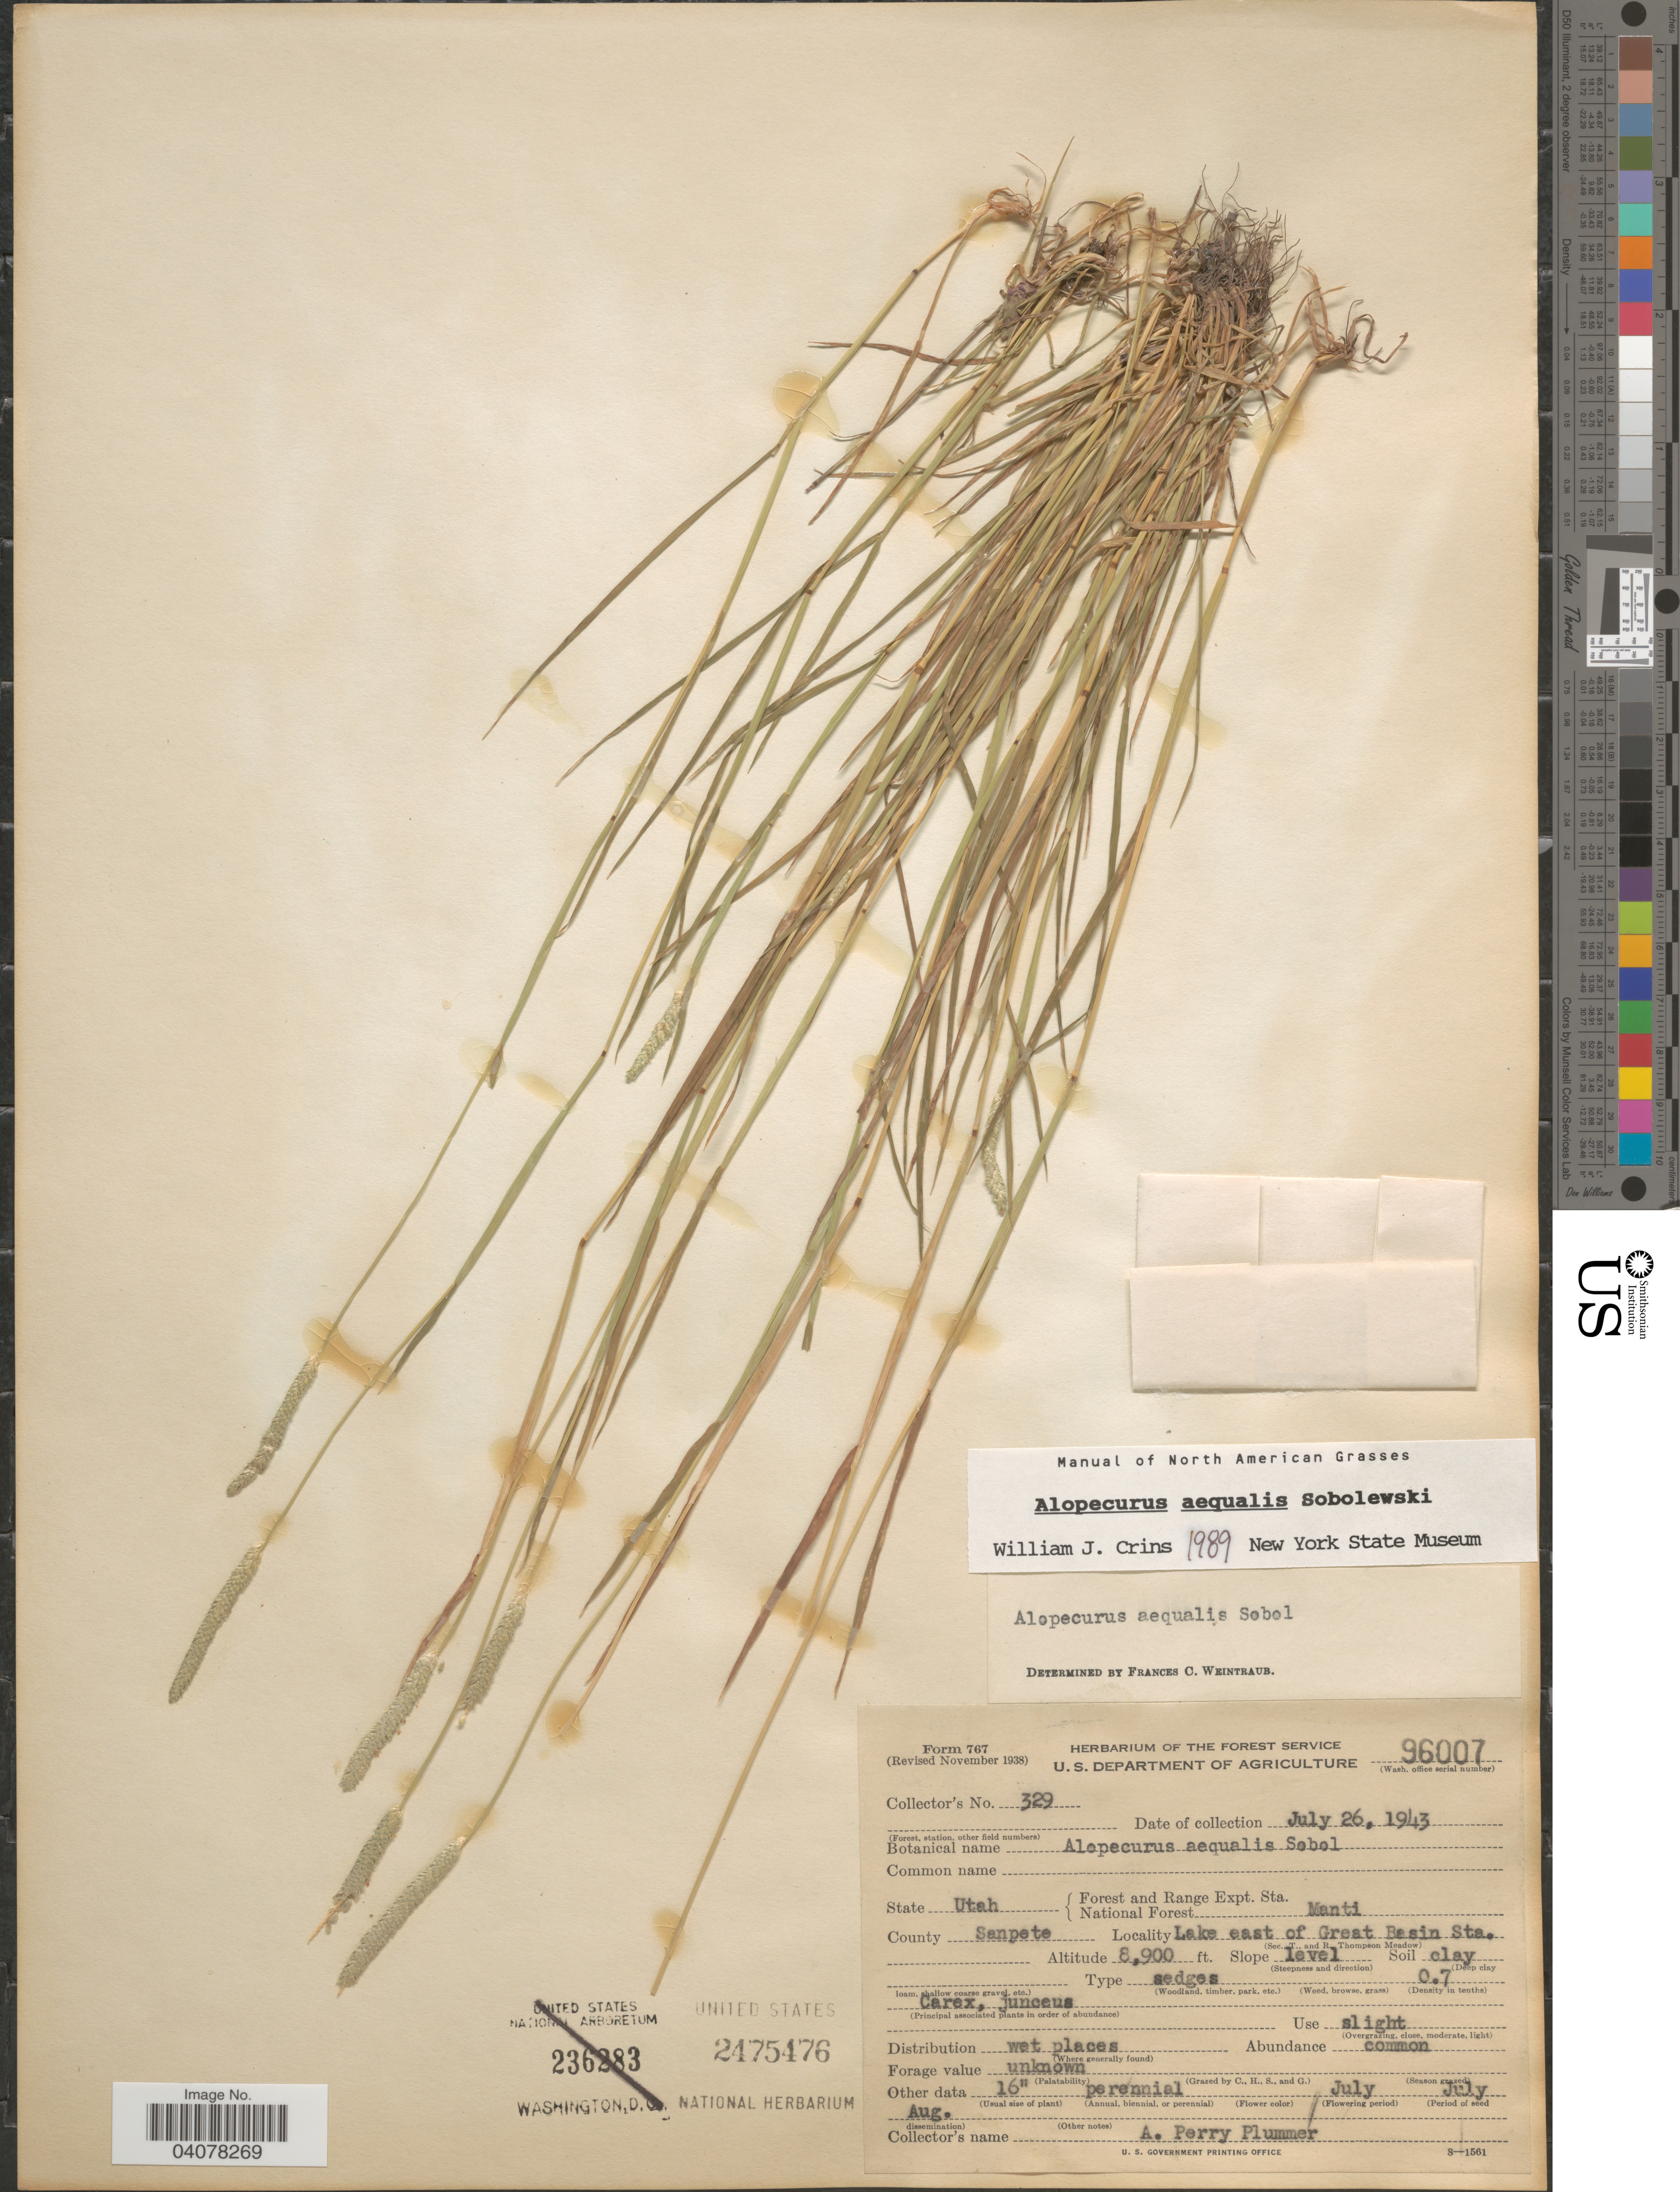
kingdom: Plantae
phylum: Tracheophyta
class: Liliopsida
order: Poales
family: Poaceae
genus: Alopecurus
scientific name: Alopecurus aequalis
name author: Sobol.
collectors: A. Plummer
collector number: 329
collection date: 1943-07-26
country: United States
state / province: Utah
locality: Forest and Range Expt. Sta. National Forest. Manti. County Sanpete. Lake east of Great Basin Sta.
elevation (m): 2713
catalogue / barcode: US 2475476